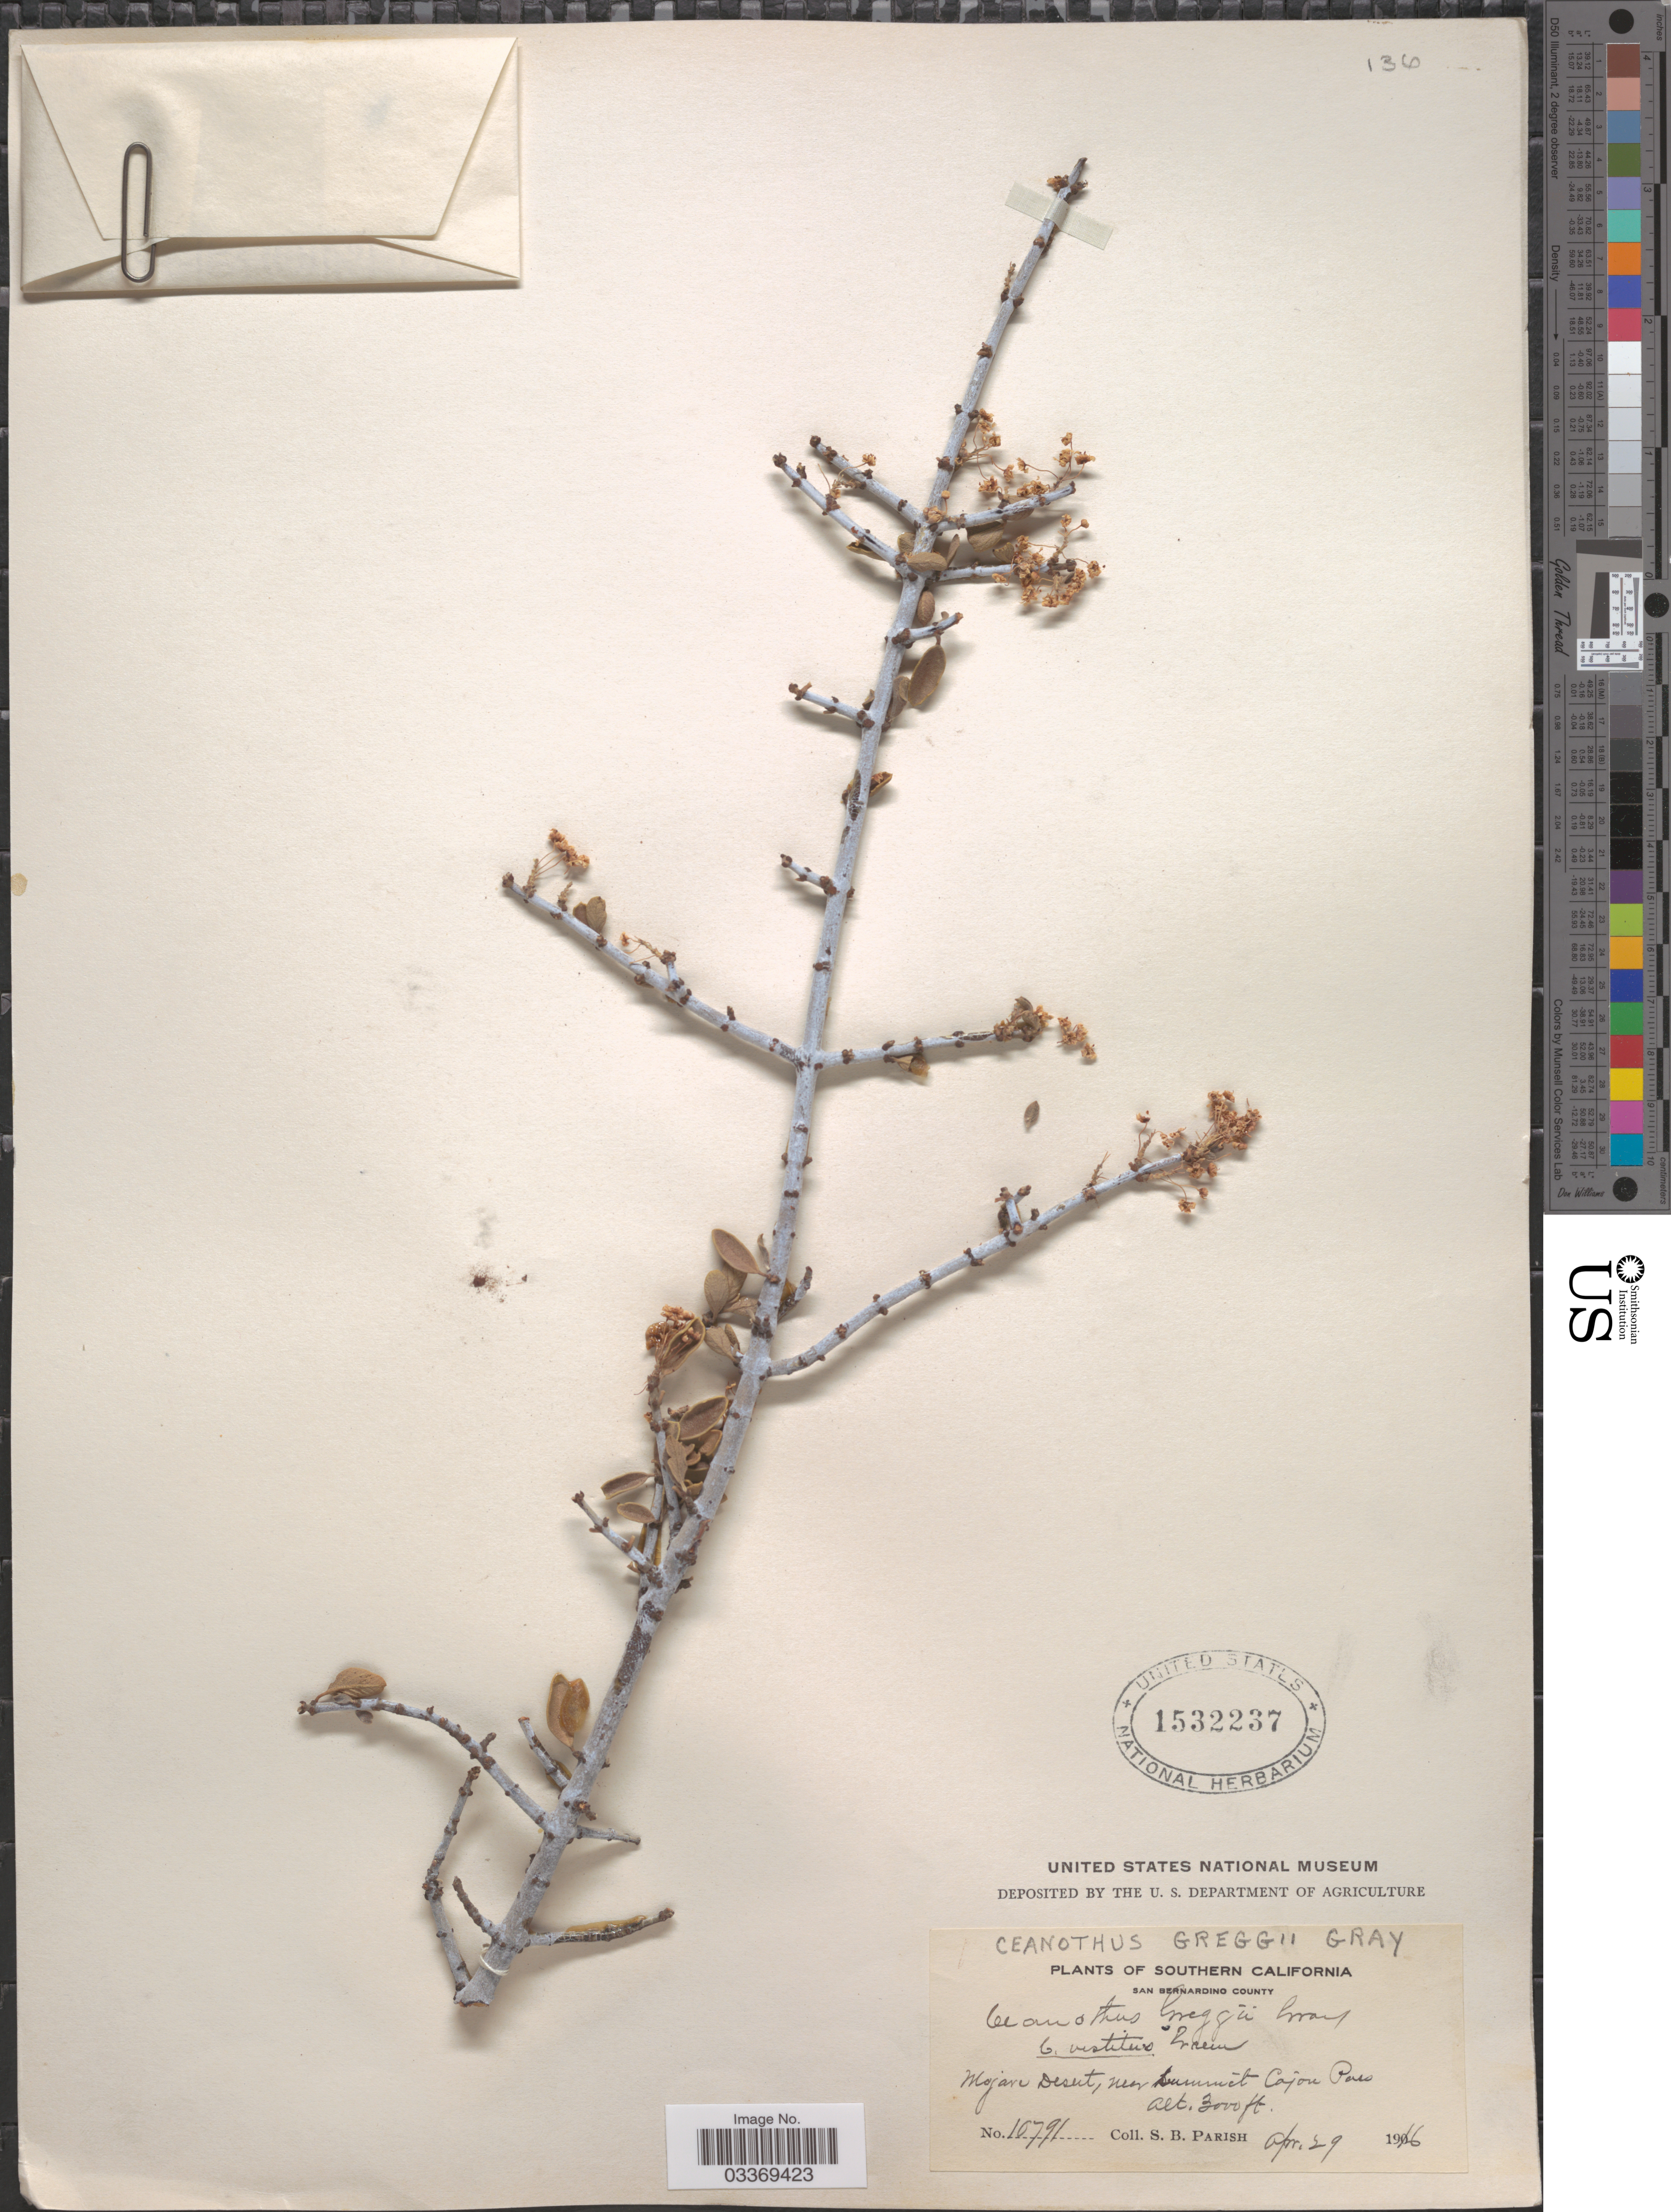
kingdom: Plantae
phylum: Tracheophyta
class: Magnoliopsida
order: Rosales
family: Rhamnaceae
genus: Ceanothus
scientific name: Ceanothus greggii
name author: A. Gray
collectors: S. B. Parish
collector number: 10791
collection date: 1916-04-29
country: United States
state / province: California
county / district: San Bernardino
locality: Southern California. San Bernardino County. Mojave Desert, near Summit Cajon Pass.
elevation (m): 914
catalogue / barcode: US 1532237